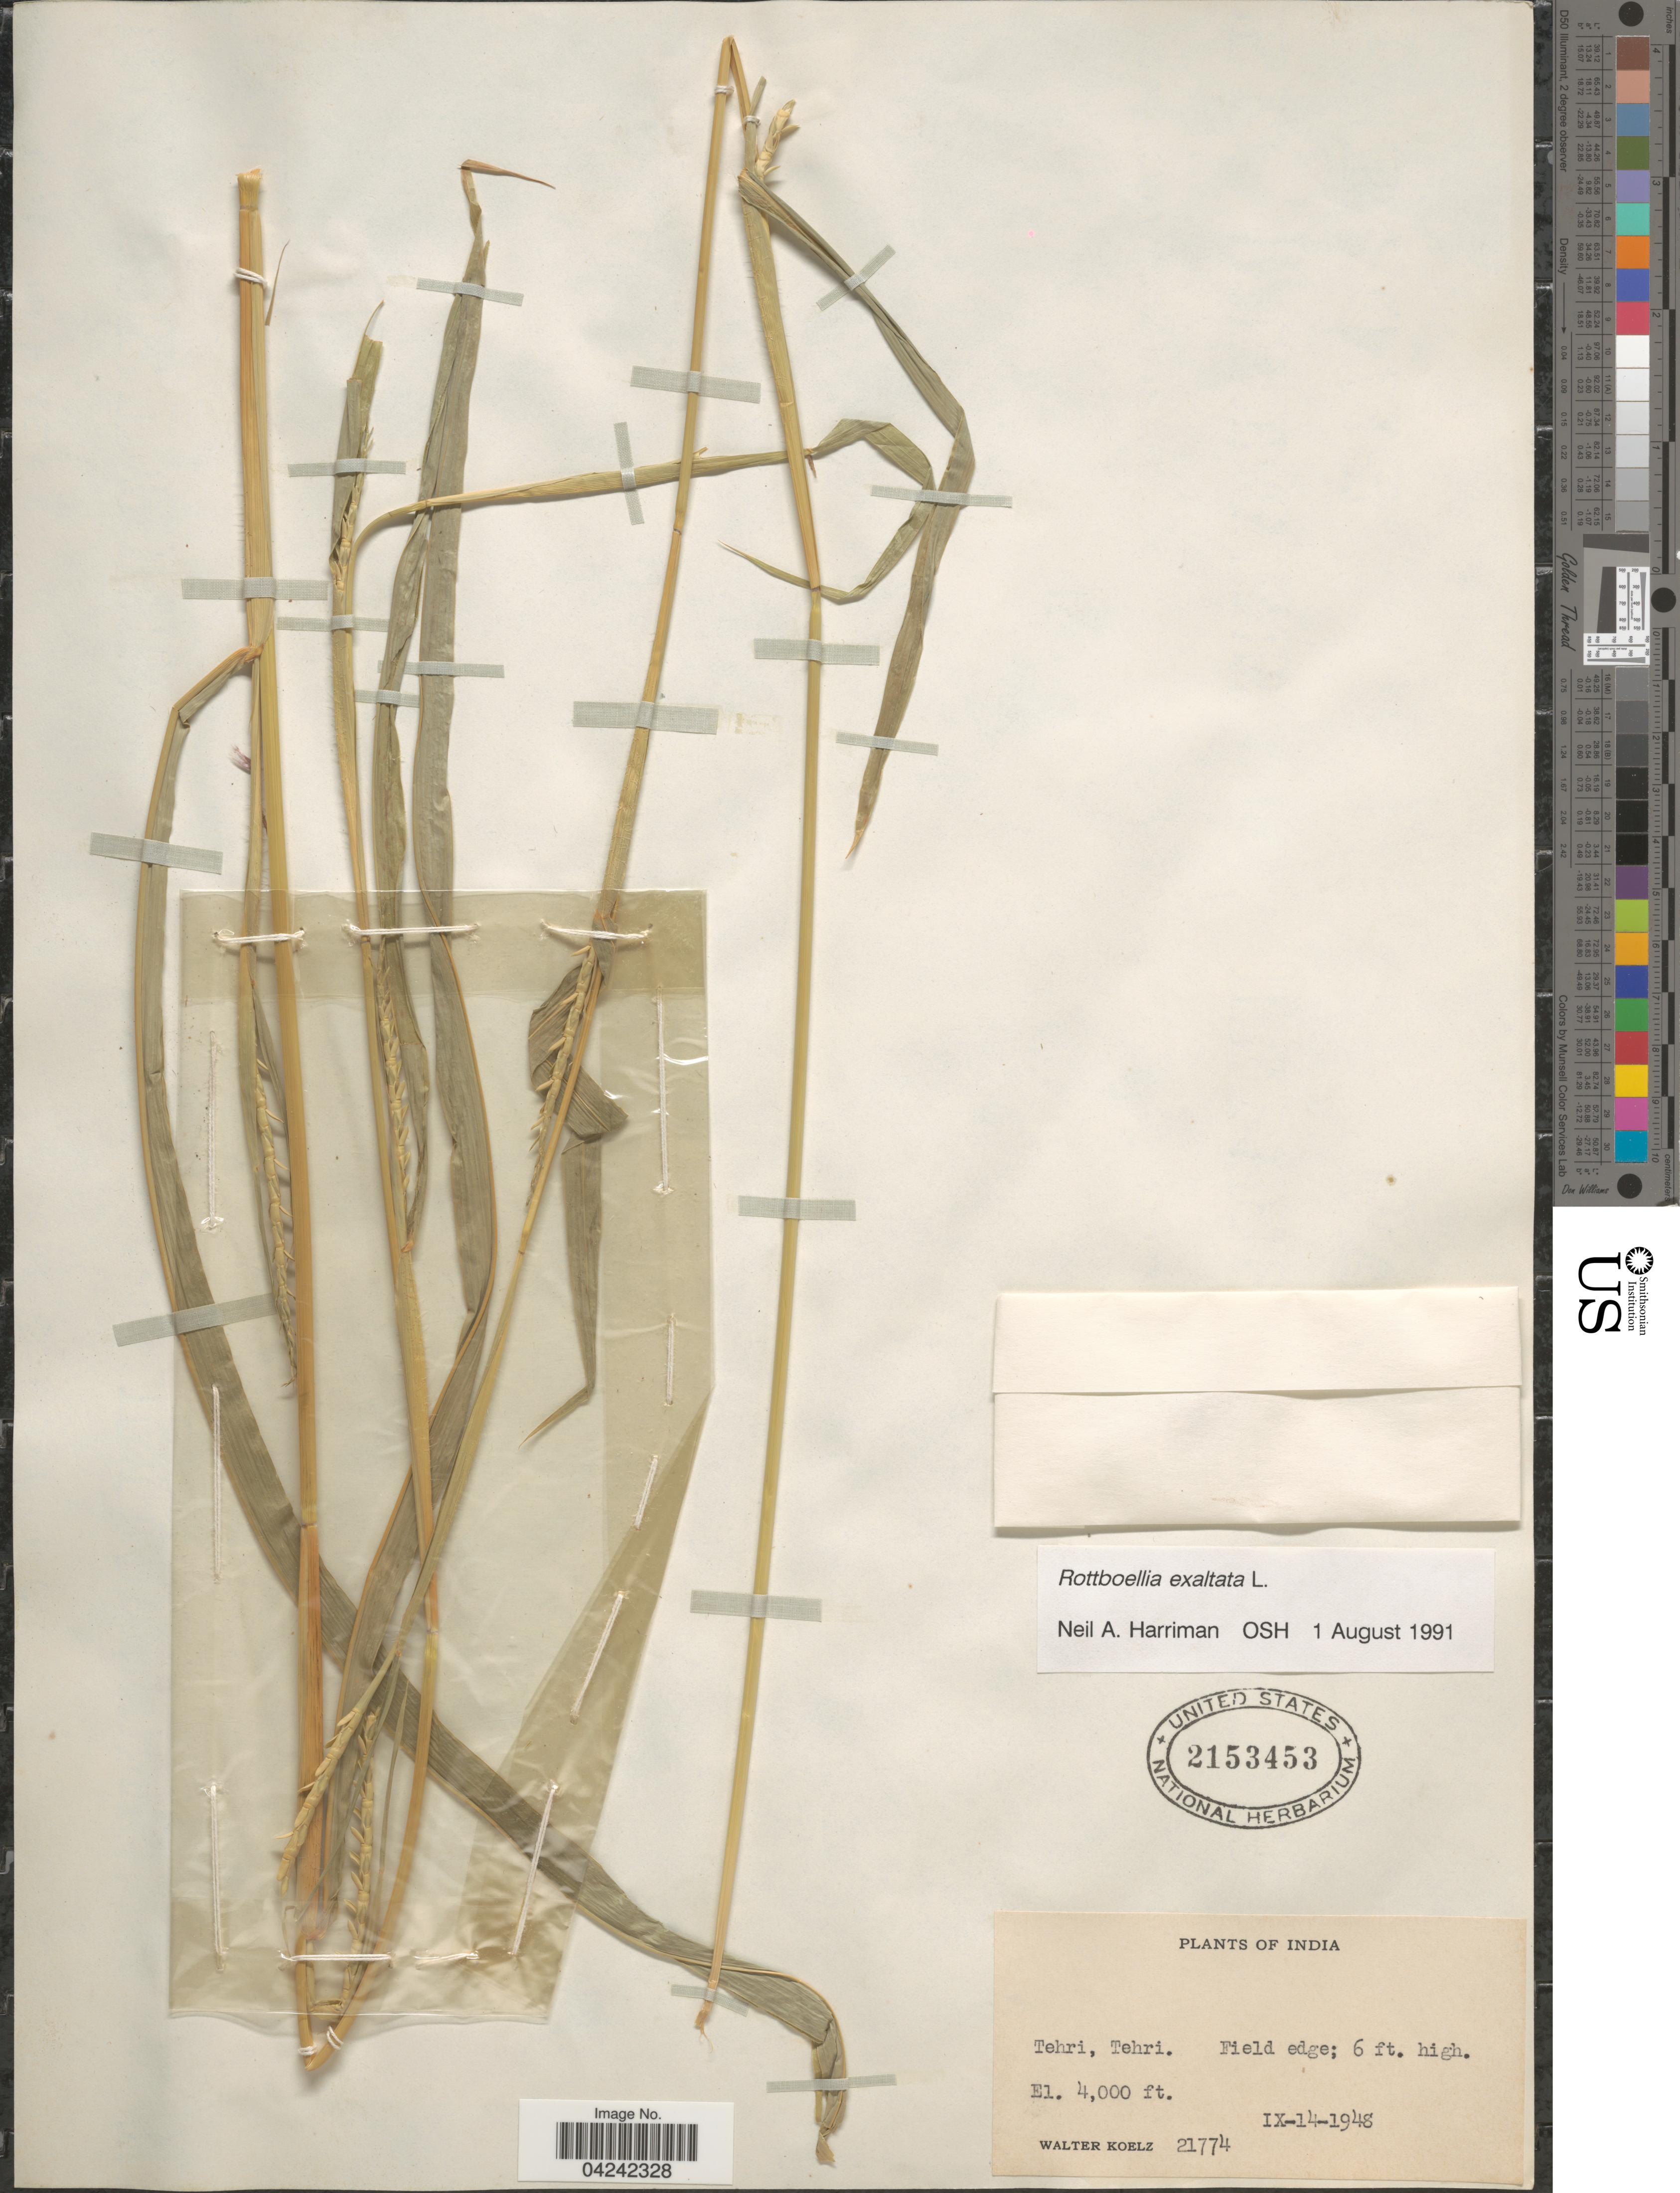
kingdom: Plantae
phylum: Tracheophyta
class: Liliopsida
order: Poales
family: Poaceae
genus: Rottboellia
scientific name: Rottboellia cochinchinensis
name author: (Lour.) Clayton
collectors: W. N. Koelz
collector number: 21774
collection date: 1948-09-14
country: India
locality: Tehri, Tehri.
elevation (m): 1219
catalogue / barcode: US 2153453